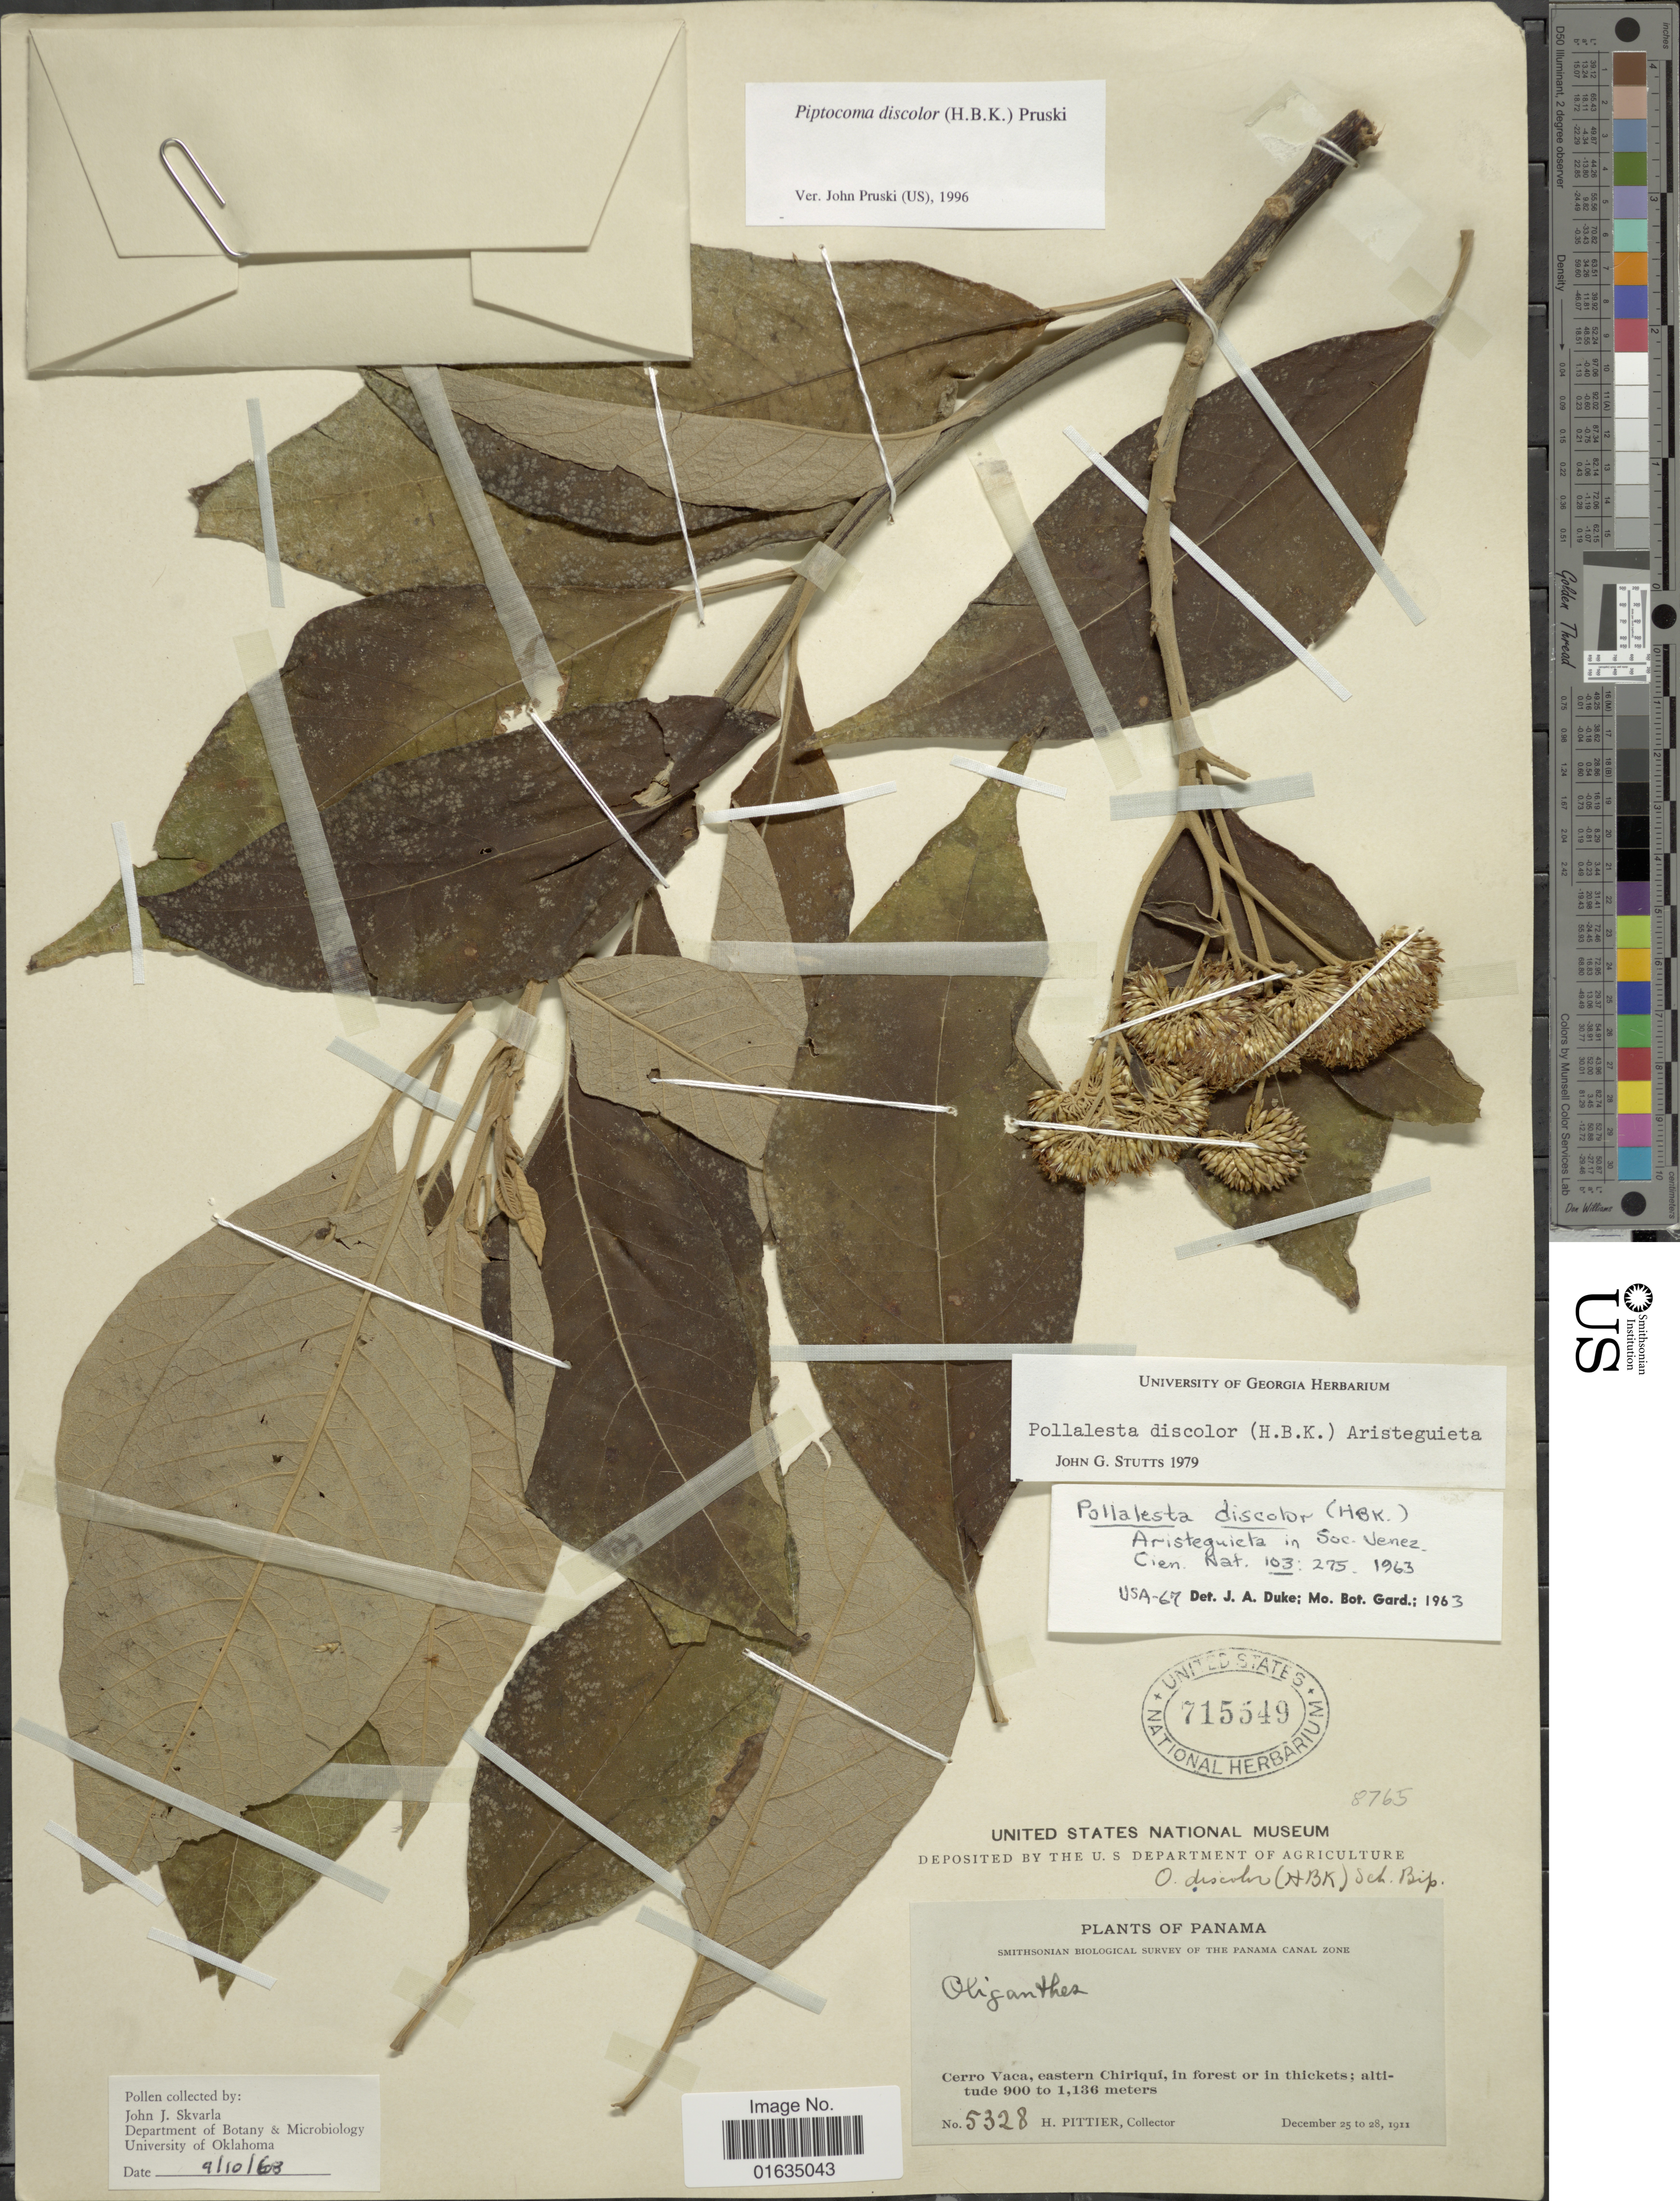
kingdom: Plantae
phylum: Tracheophyta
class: Magnoliopsida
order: Asterales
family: Asteraceae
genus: Pollalesta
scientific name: Pollalesta discolor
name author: (Kunth) Aristeg.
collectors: H. F. Pittier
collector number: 5328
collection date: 1911-12-25/1911-12-28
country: Panama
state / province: Chiriqui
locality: Cerro Vaca, eastern Chiriqui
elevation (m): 900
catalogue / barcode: US 715549